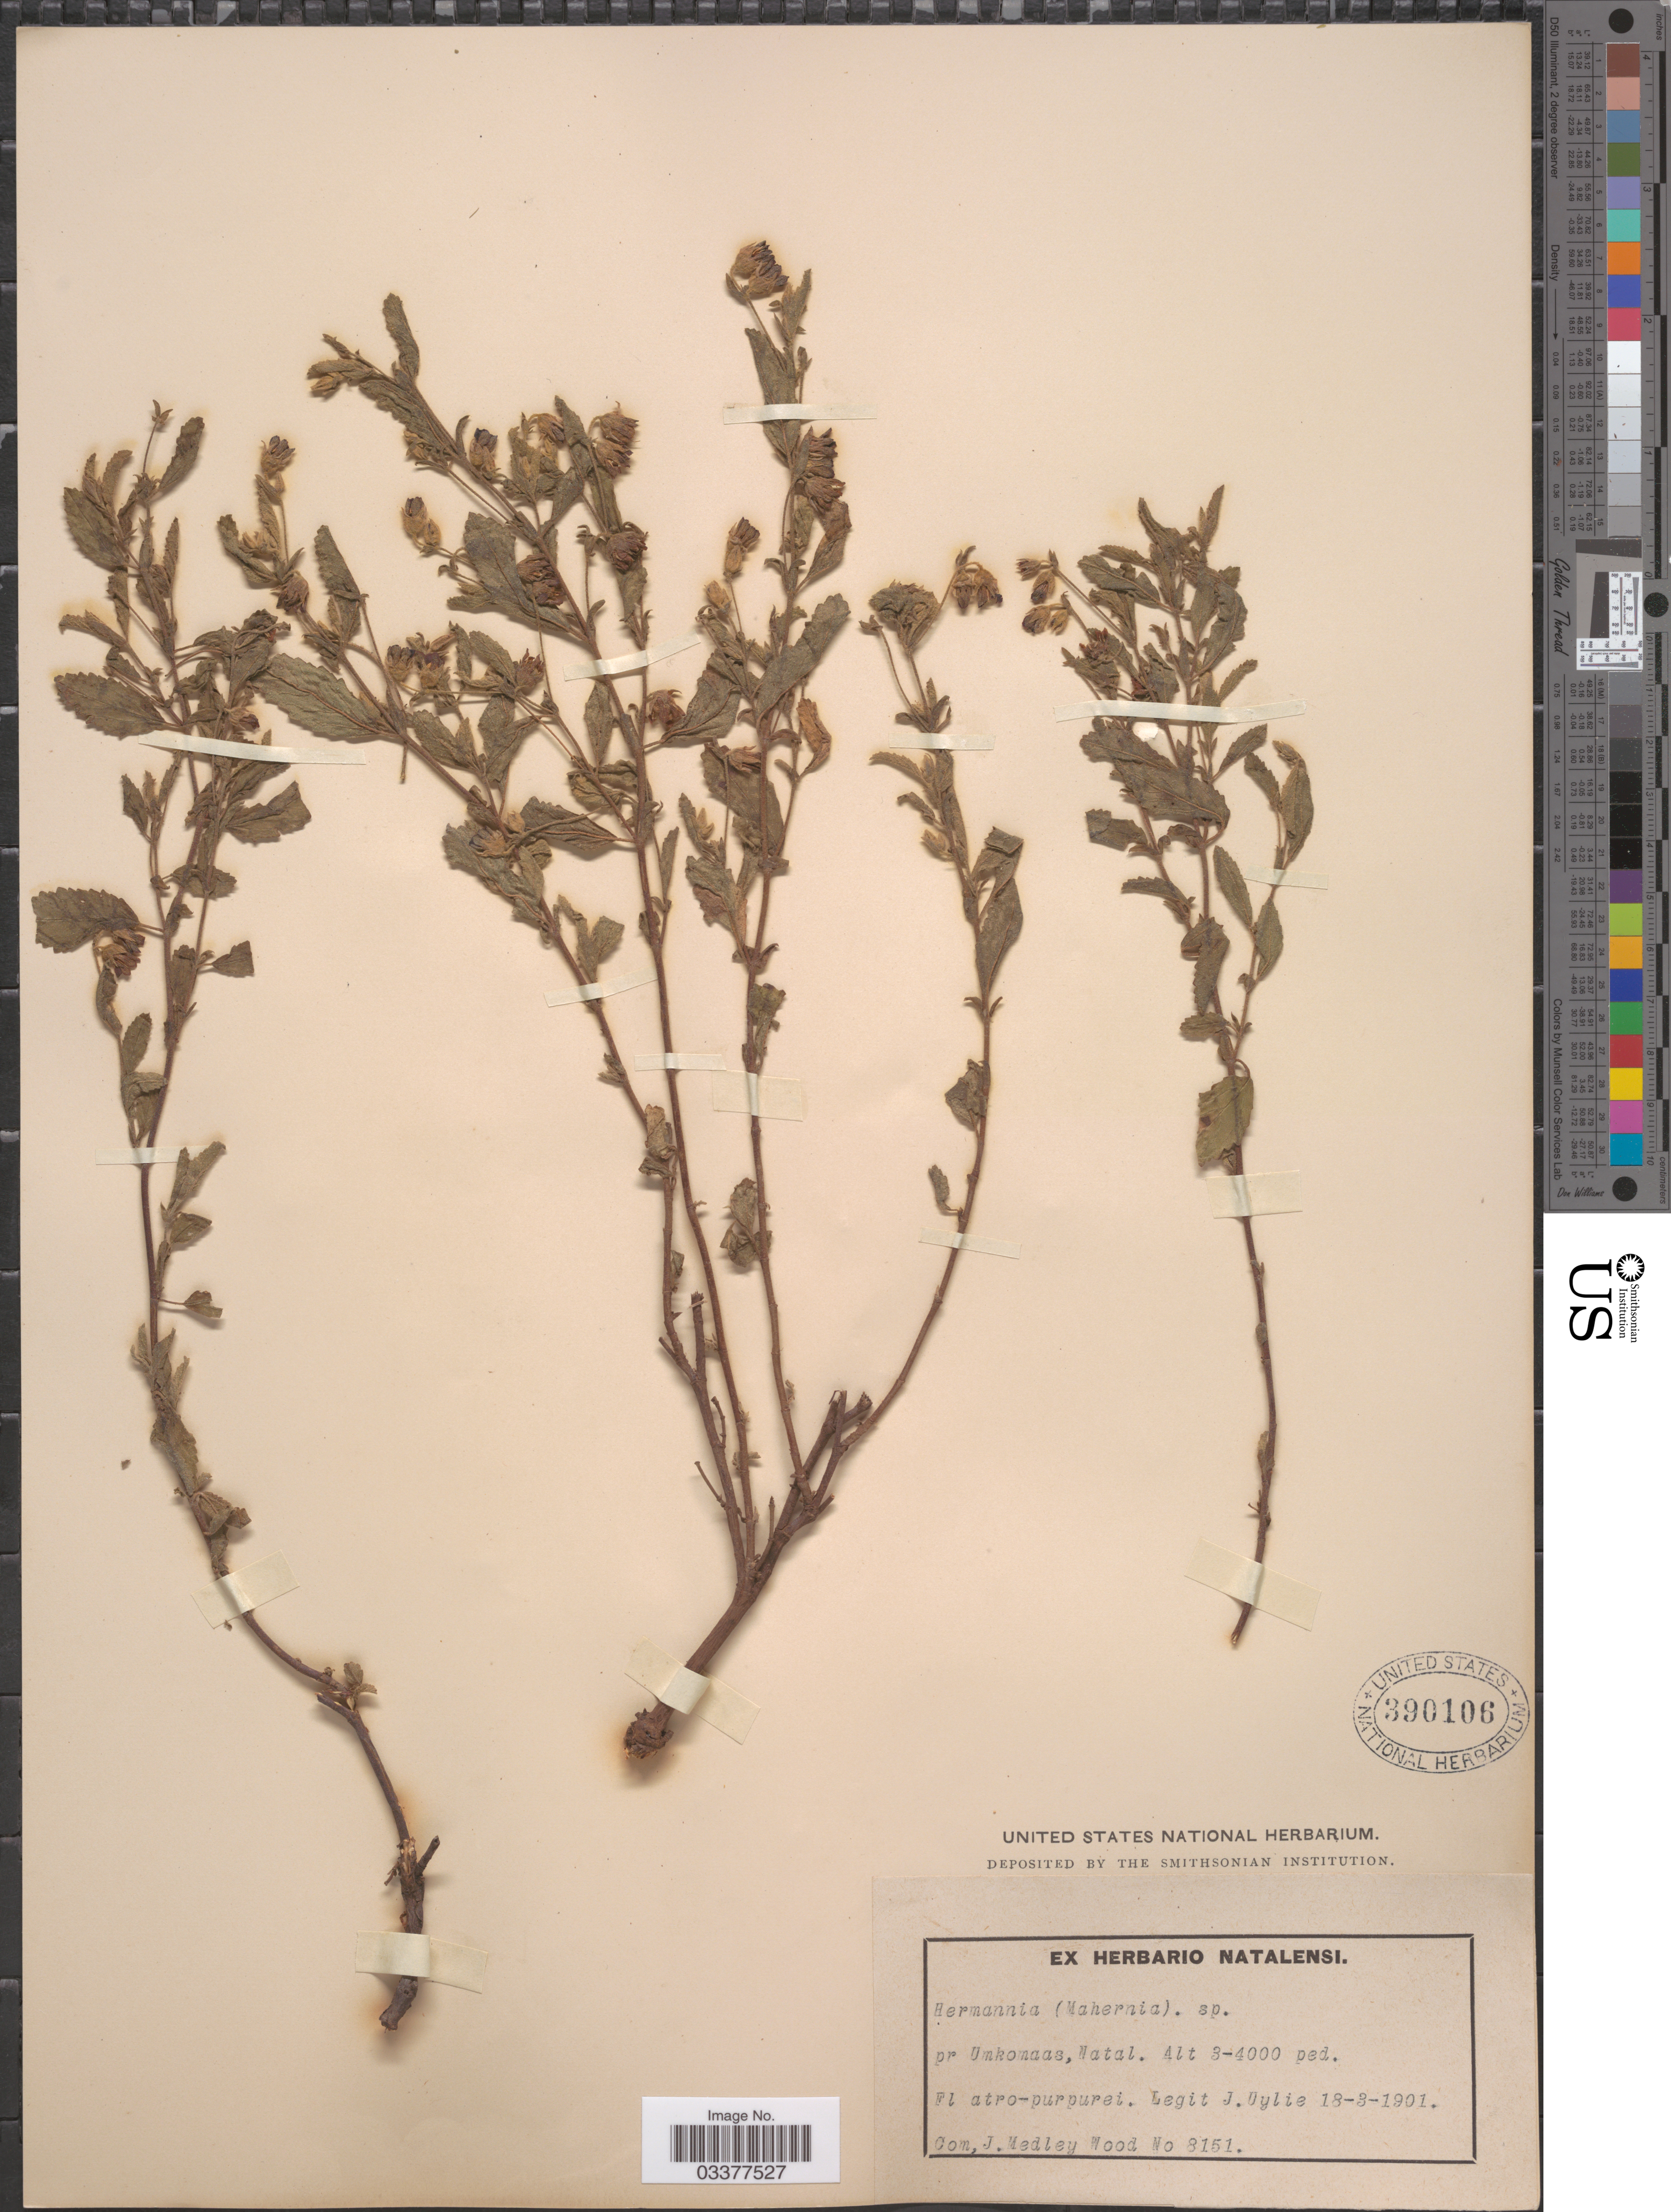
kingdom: Plantae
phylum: Tracheophyta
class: Magnoliopsida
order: Malvales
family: Malvaceae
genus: Hermannia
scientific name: Hermannia sp.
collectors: J. Wylie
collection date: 1901-03-18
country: South Africa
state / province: KwaZulu-Natal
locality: Pr Umkomaas, Natal.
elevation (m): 914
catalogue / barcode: US 390106